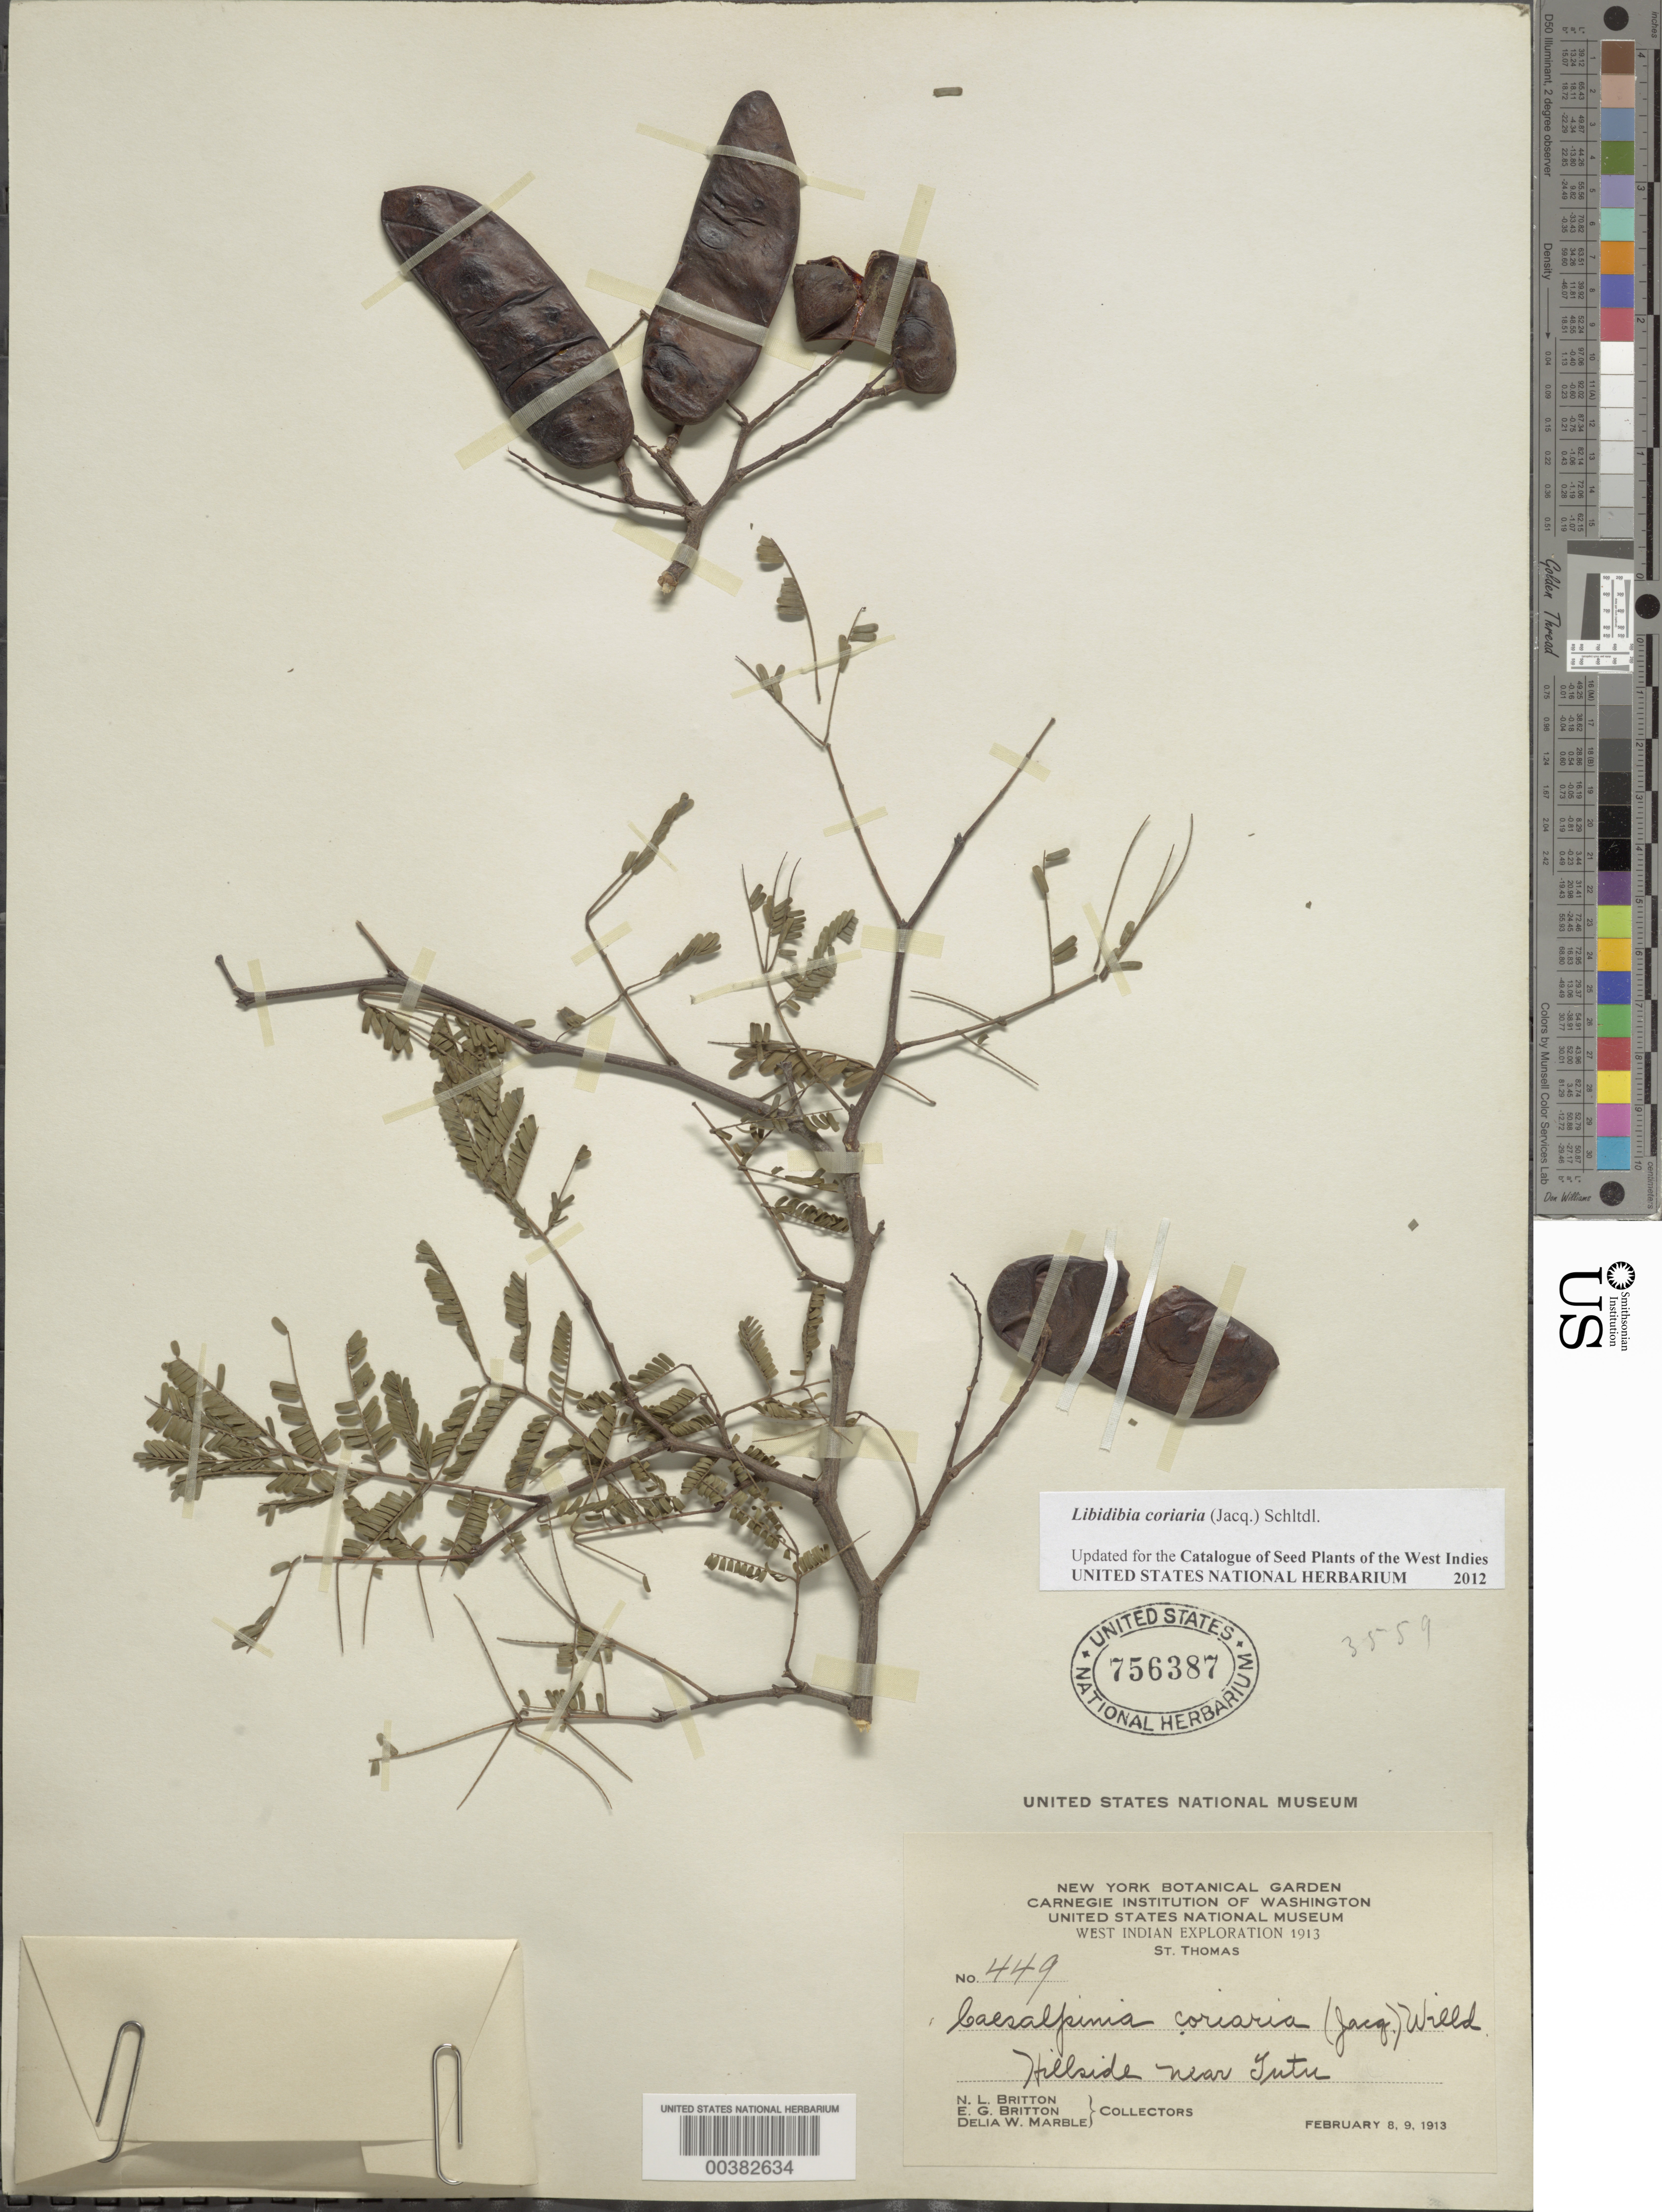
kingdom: Plantae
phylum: Tracheophyta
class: Magnoliopsida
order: Fabales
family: Fabaceae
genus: Libidibia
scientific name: Libidibia coriaria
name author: (Jacq.) Schltdl.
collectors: N. Britton, E. G. Britton & D. W. Marble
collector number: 449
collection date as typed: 08 Feb 1913 and 09 Feb 1913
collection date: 1913-02-08,1913-02-09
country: U.S. Virgin Islands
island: St. Thomas Island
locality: Near tutu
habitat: Hillside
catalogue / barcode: US 756387